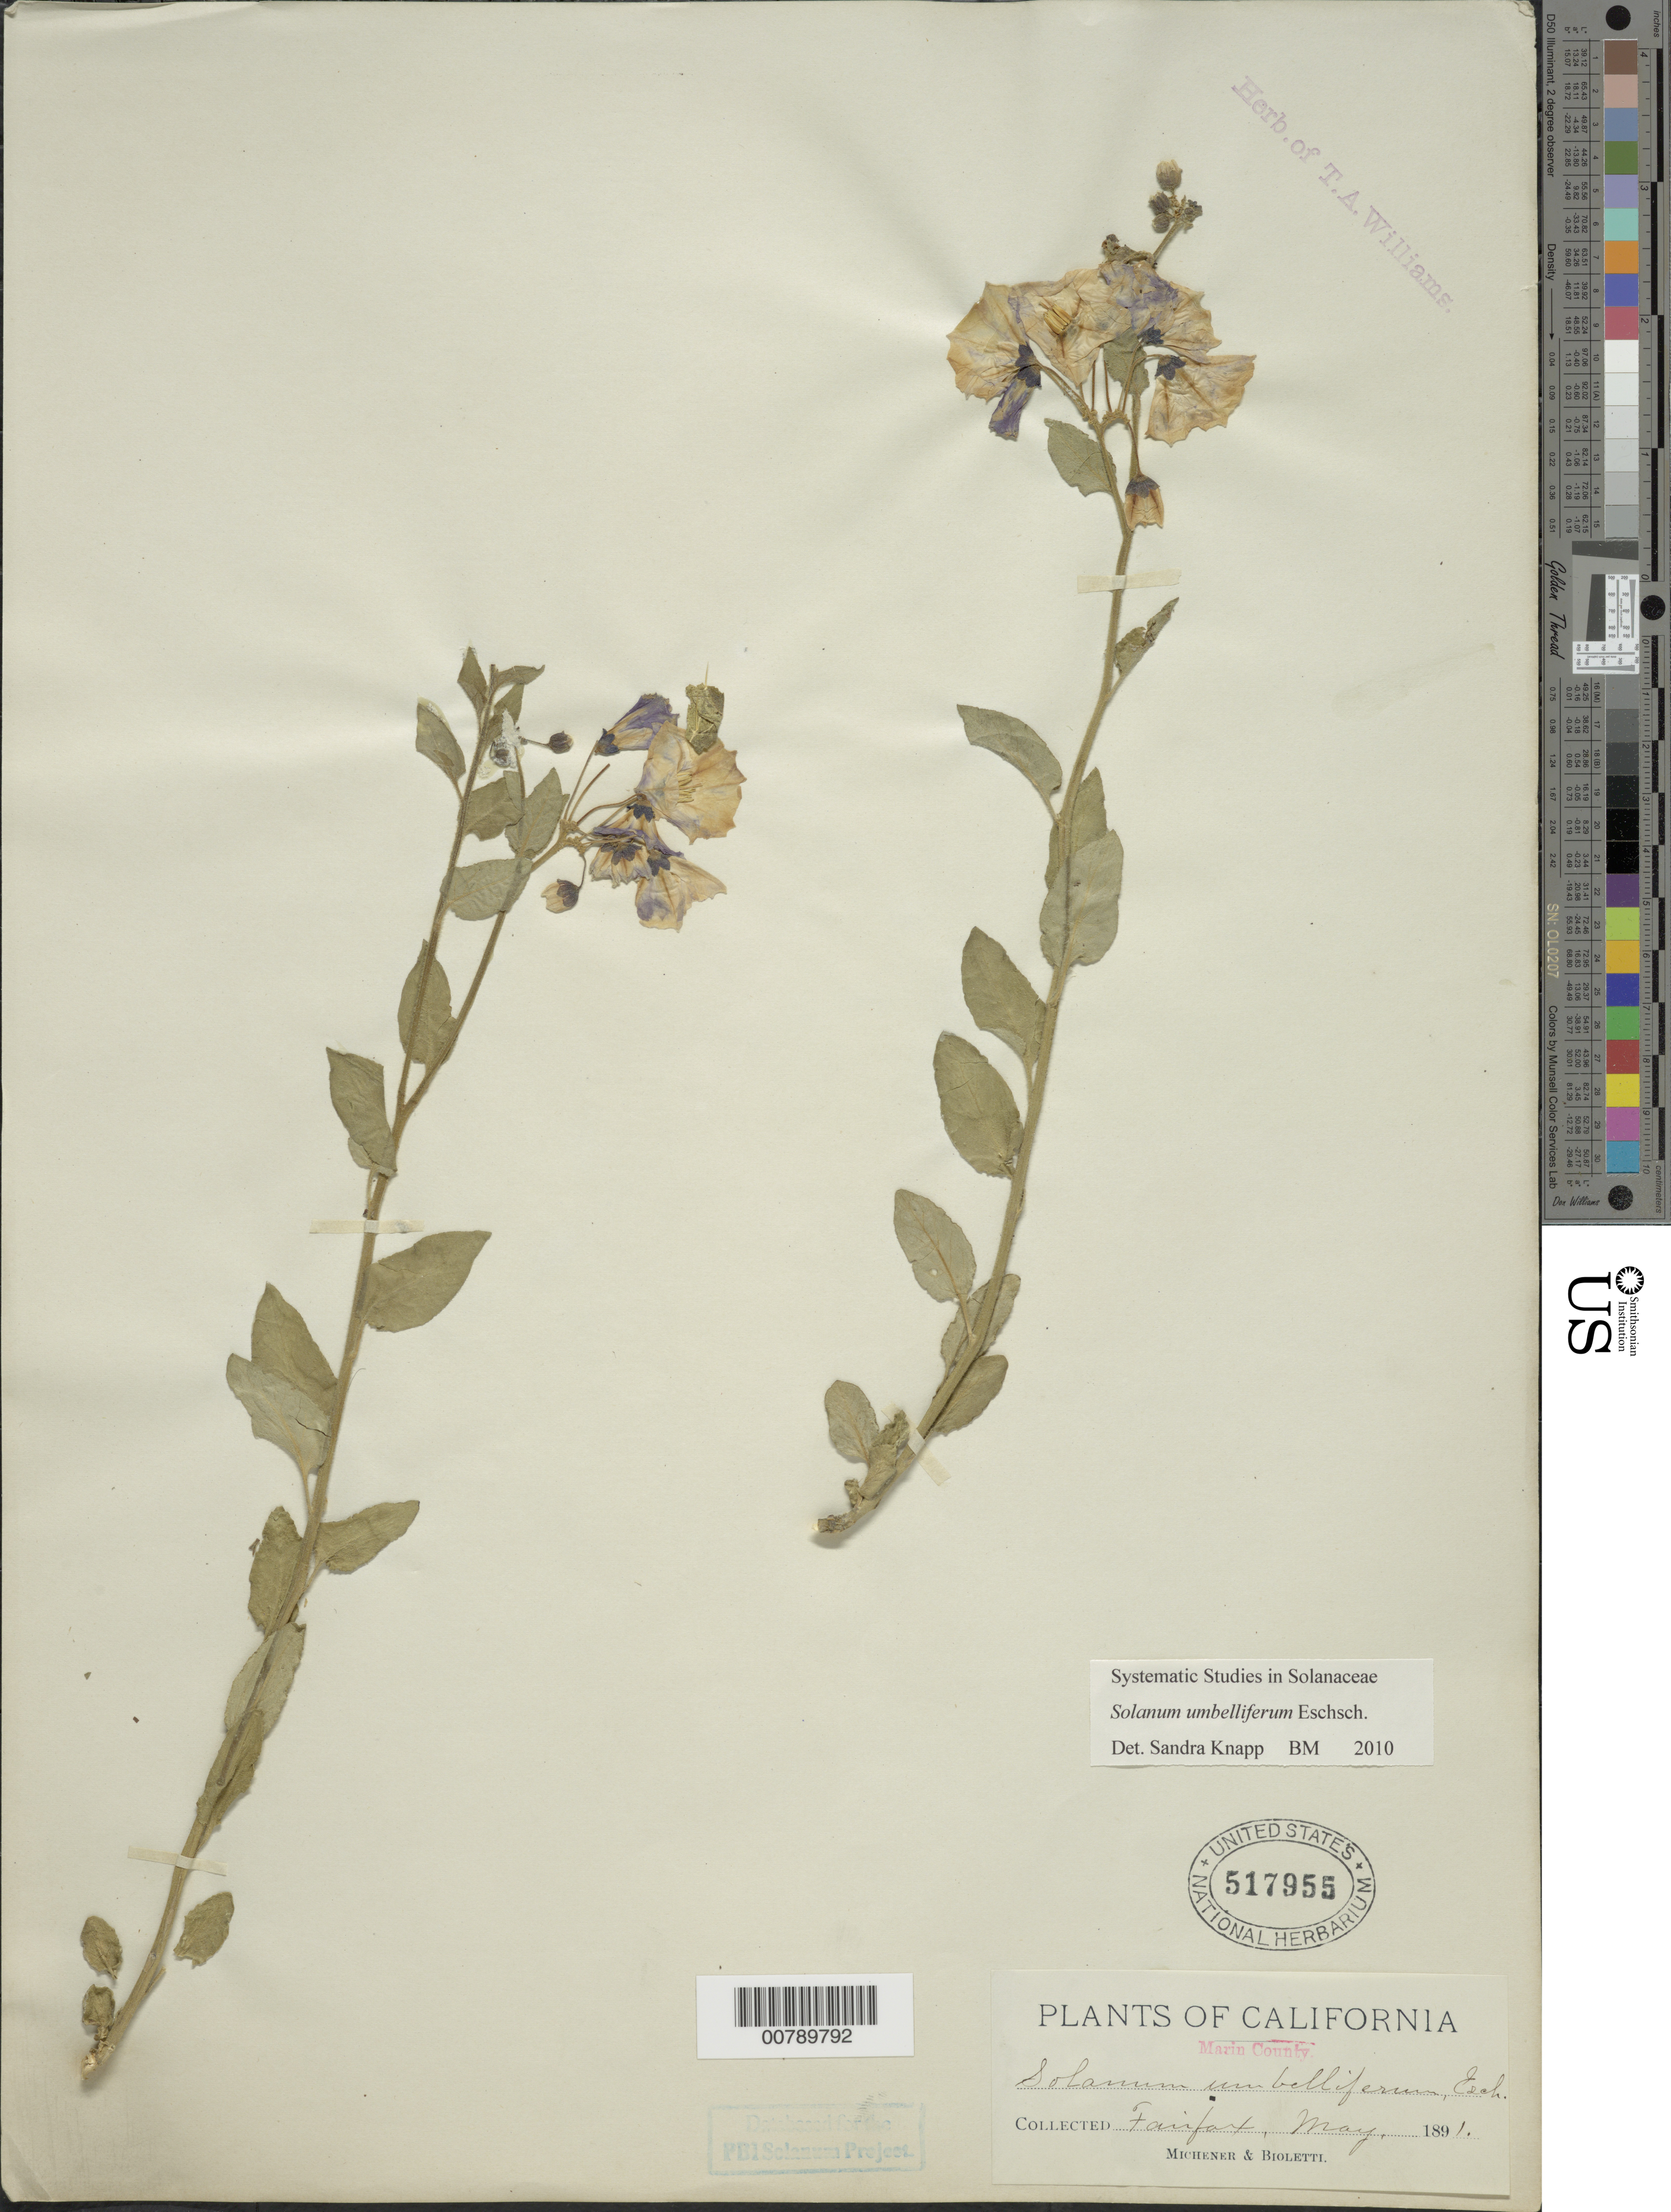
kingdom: Plantae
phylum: Tracheophyta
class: Magnoliopsida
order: Solanales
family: Solanaceae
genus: Solanum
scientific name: Solanum umbelliferum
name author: Eschsch.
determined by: Knapp, S. D.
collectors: E. Michener & F. T. Bioletti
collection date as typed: May 1891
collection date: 1891-05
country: United States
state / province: California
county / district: Marin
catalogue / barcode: US 517955